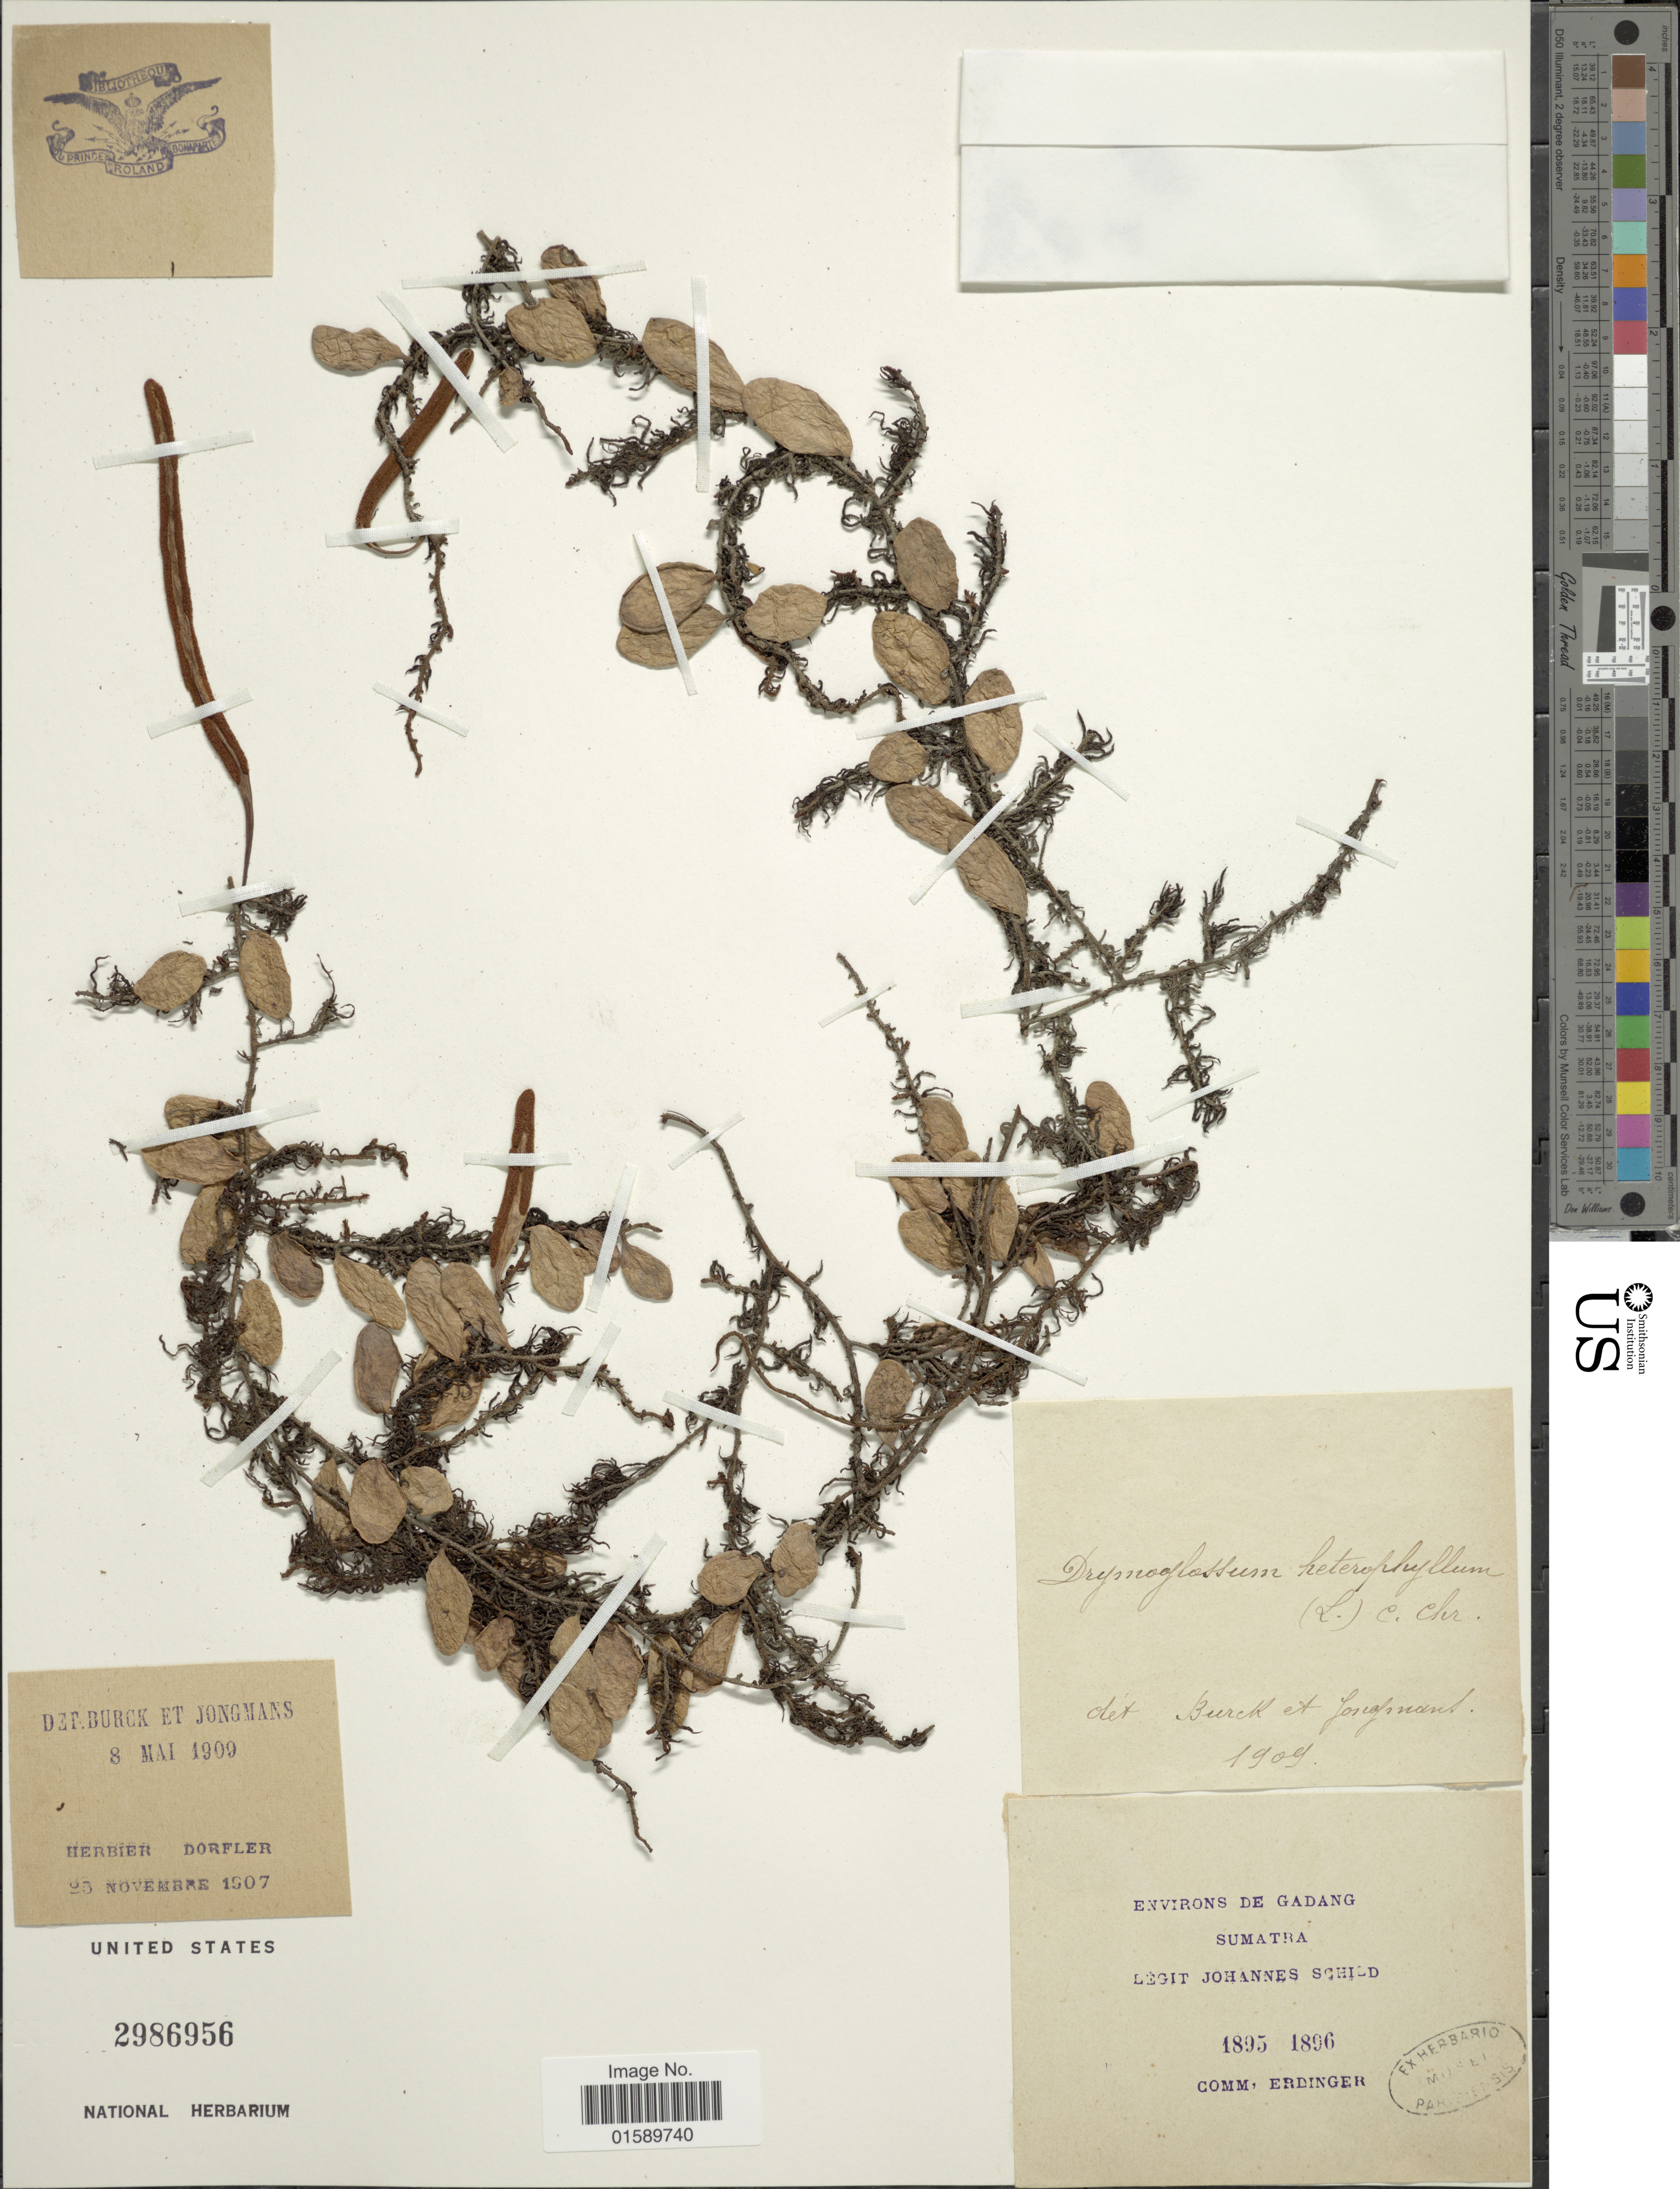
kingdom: Plantae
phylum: Tracheophyta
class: Polypodiopsida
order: Polypodiales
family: Polypodiaceae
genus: Pyrrosia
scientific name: Pyrrosia piloselloides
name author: (L.) M.G. Price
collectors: J. Schild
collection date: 1895/1896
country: Indonesia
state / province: Sumatra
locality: Envrions de Gadang, Sumatra.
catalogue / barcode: US 2986956